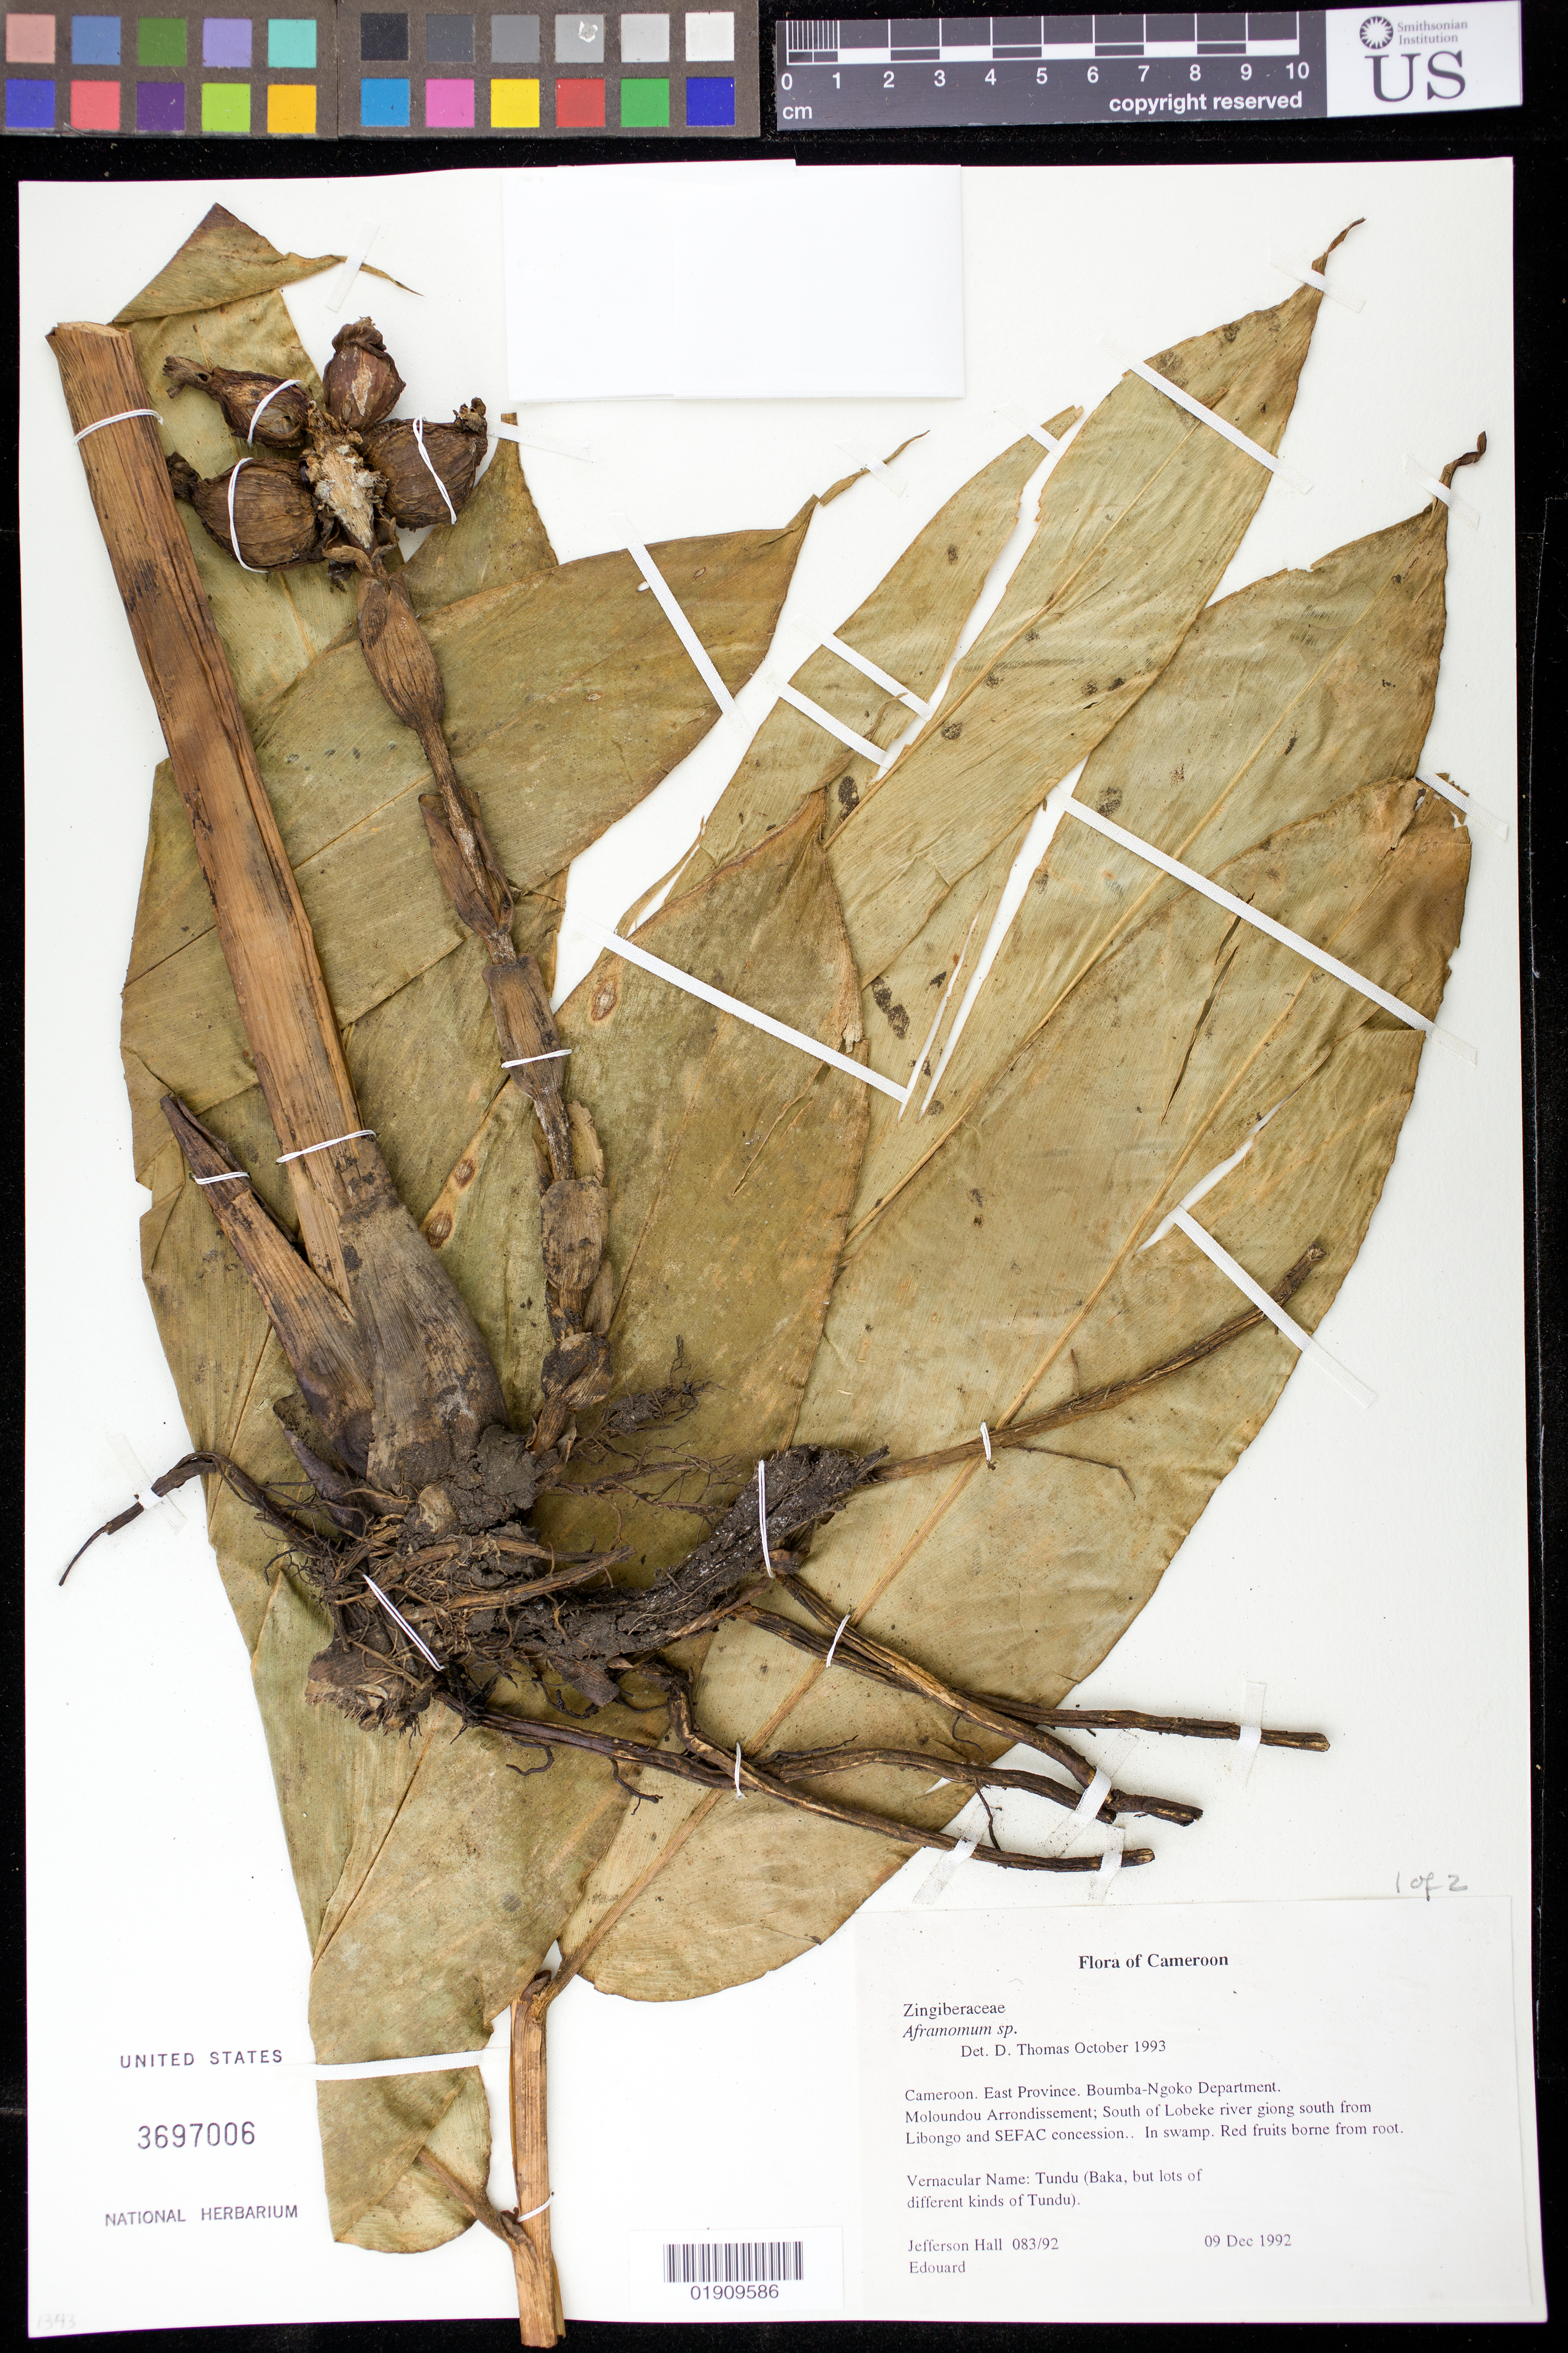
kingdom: Plantae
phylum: Tracheophyta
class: Liliopsida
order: Zingiberales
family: Zingiberaceae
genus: Aframomum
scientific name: Aframomum sp.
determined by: Thomas, D.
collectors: J. Hall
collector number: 083/92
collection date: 1992-12-09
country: Cameroon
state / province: Est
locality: Boumba-Ngoko Department. Boumba-Ngoko Department. Moloundou Arroundissement; South of Lobeke river, south of Libongo and SEFAC concession.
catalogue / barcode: US 3697006-1